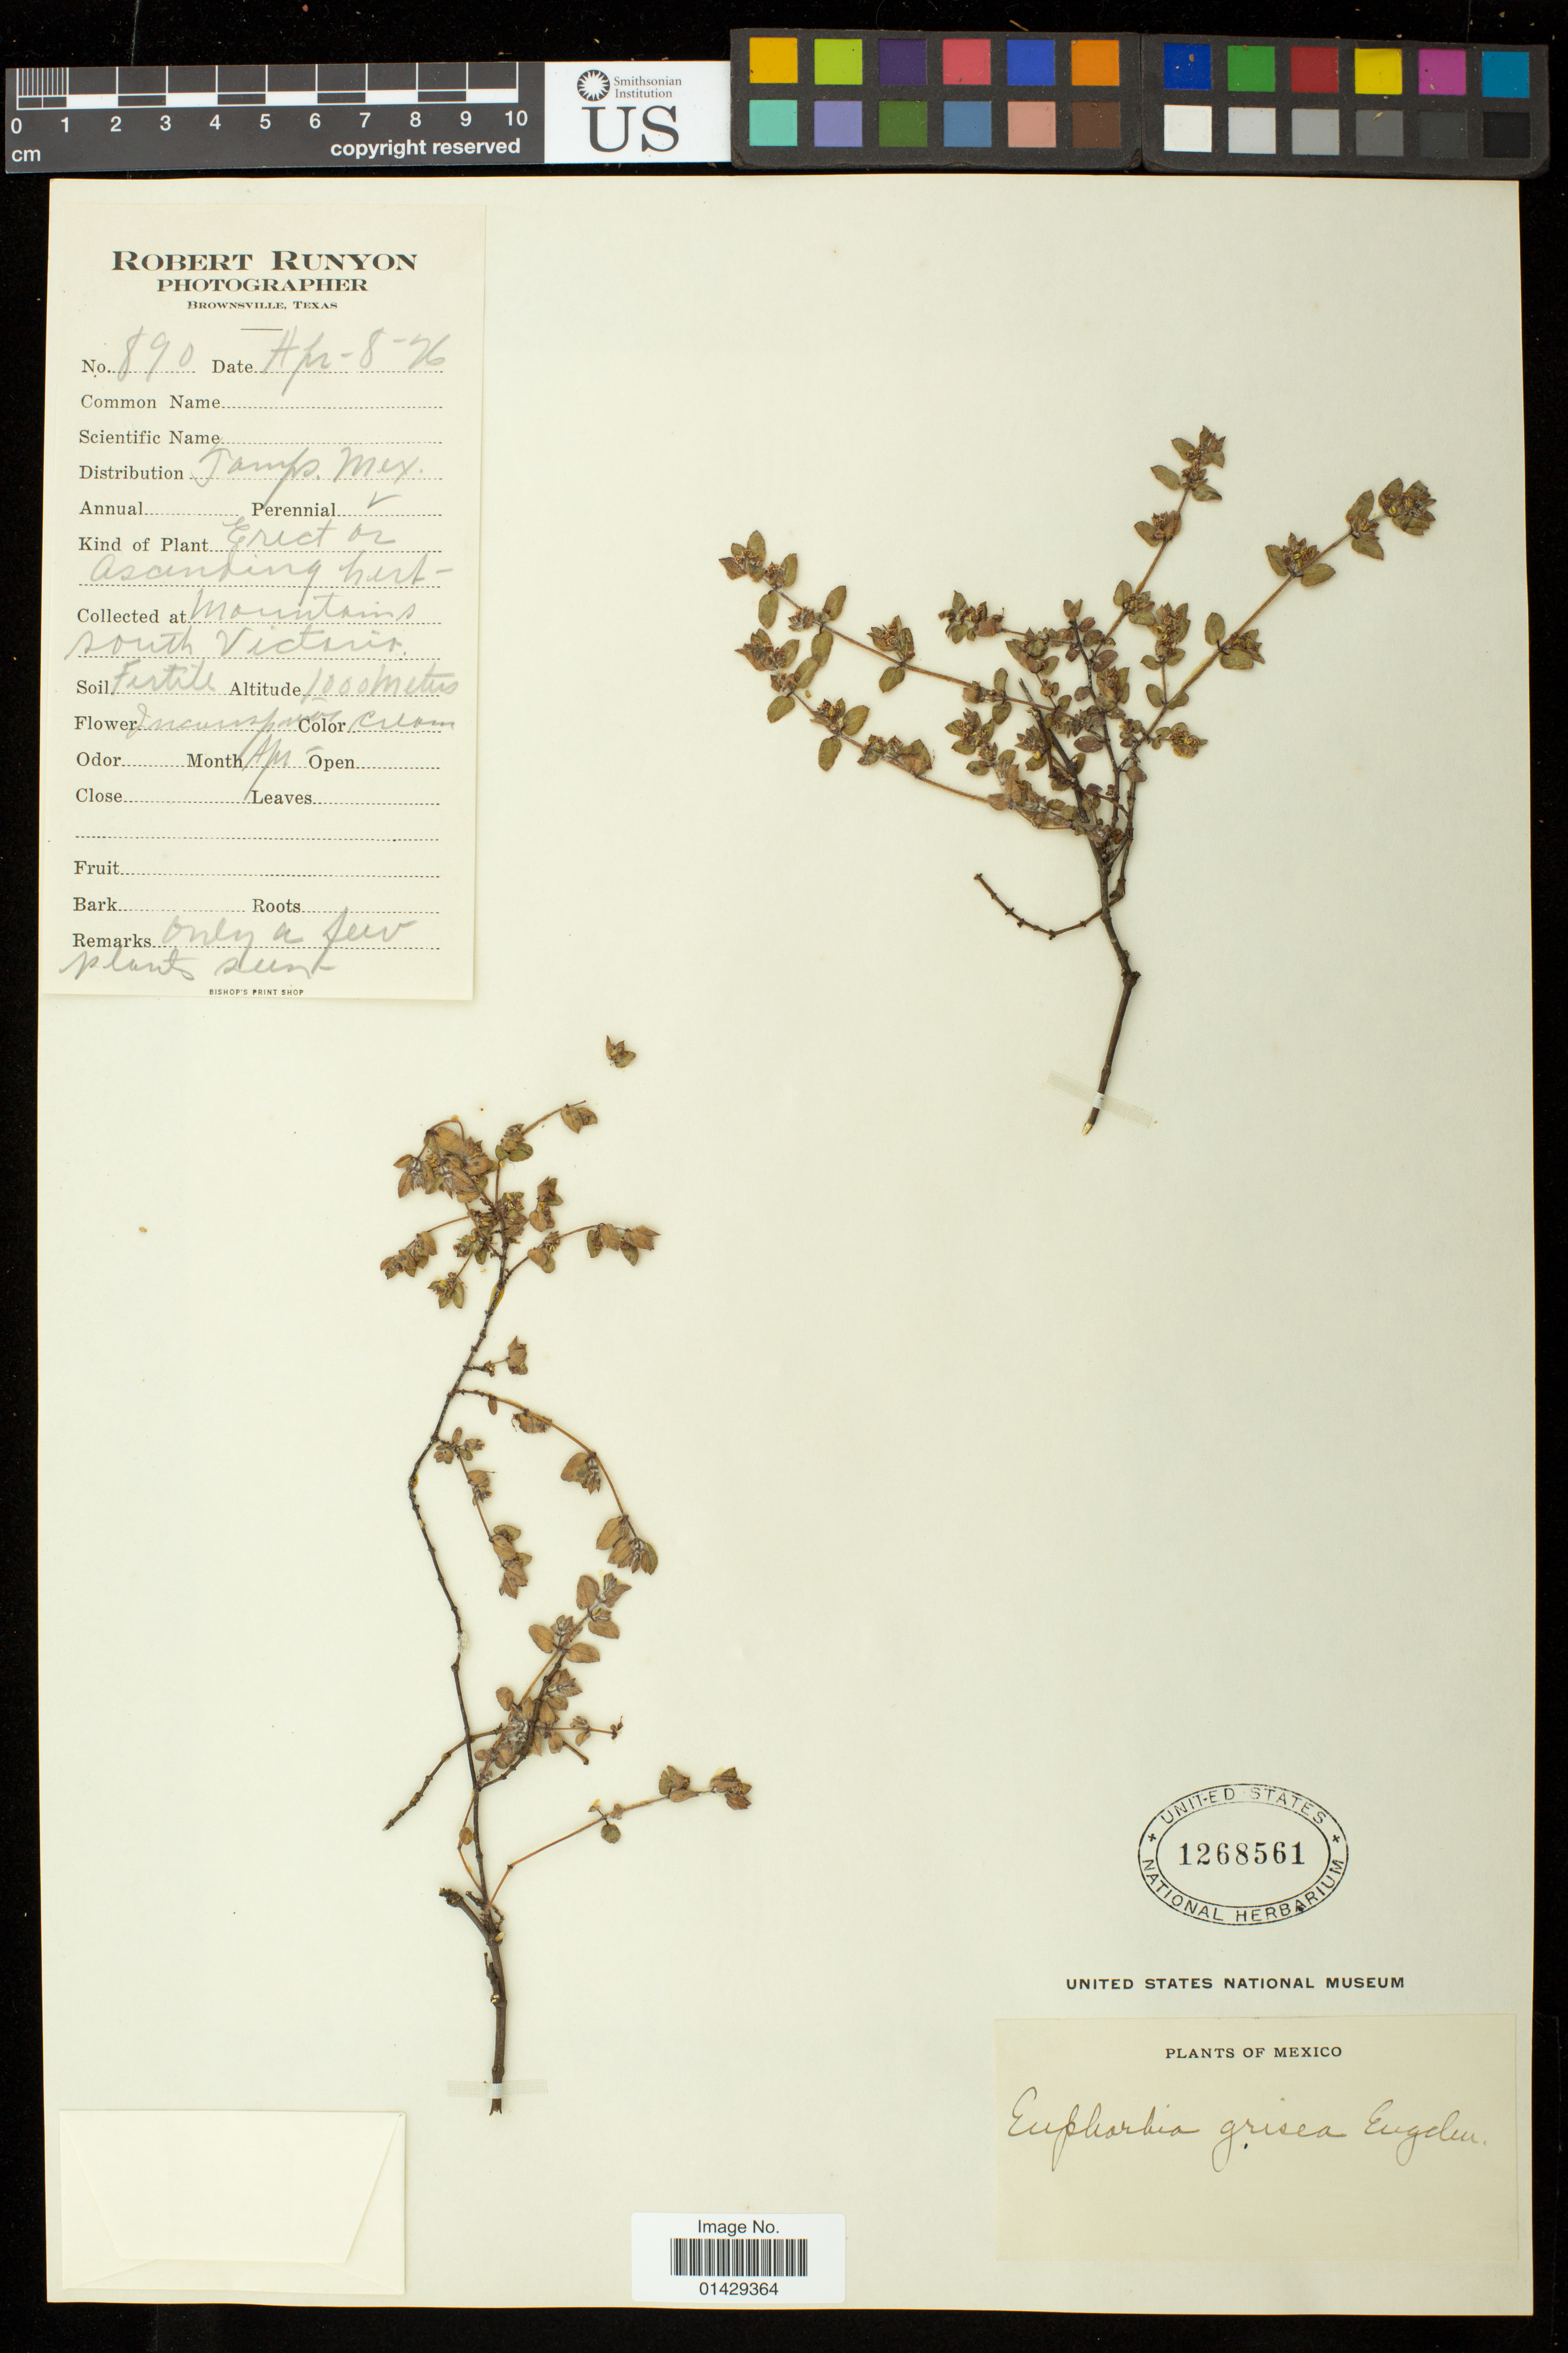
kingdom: Plantae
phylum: Tracheophyta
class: Magnoliopsida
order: Malpighiales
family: Euphorbiaceae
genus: Euphorbia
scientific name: Euphorbia grisea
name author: Engelm. ex Boiss.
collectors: R. Runyon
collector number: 890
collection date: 1926-04-08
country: Mexico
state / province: Tamaulipas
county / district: Victoria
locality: Tamps. Mountains south Victoria.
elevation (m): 1000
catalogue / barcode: US 1268561